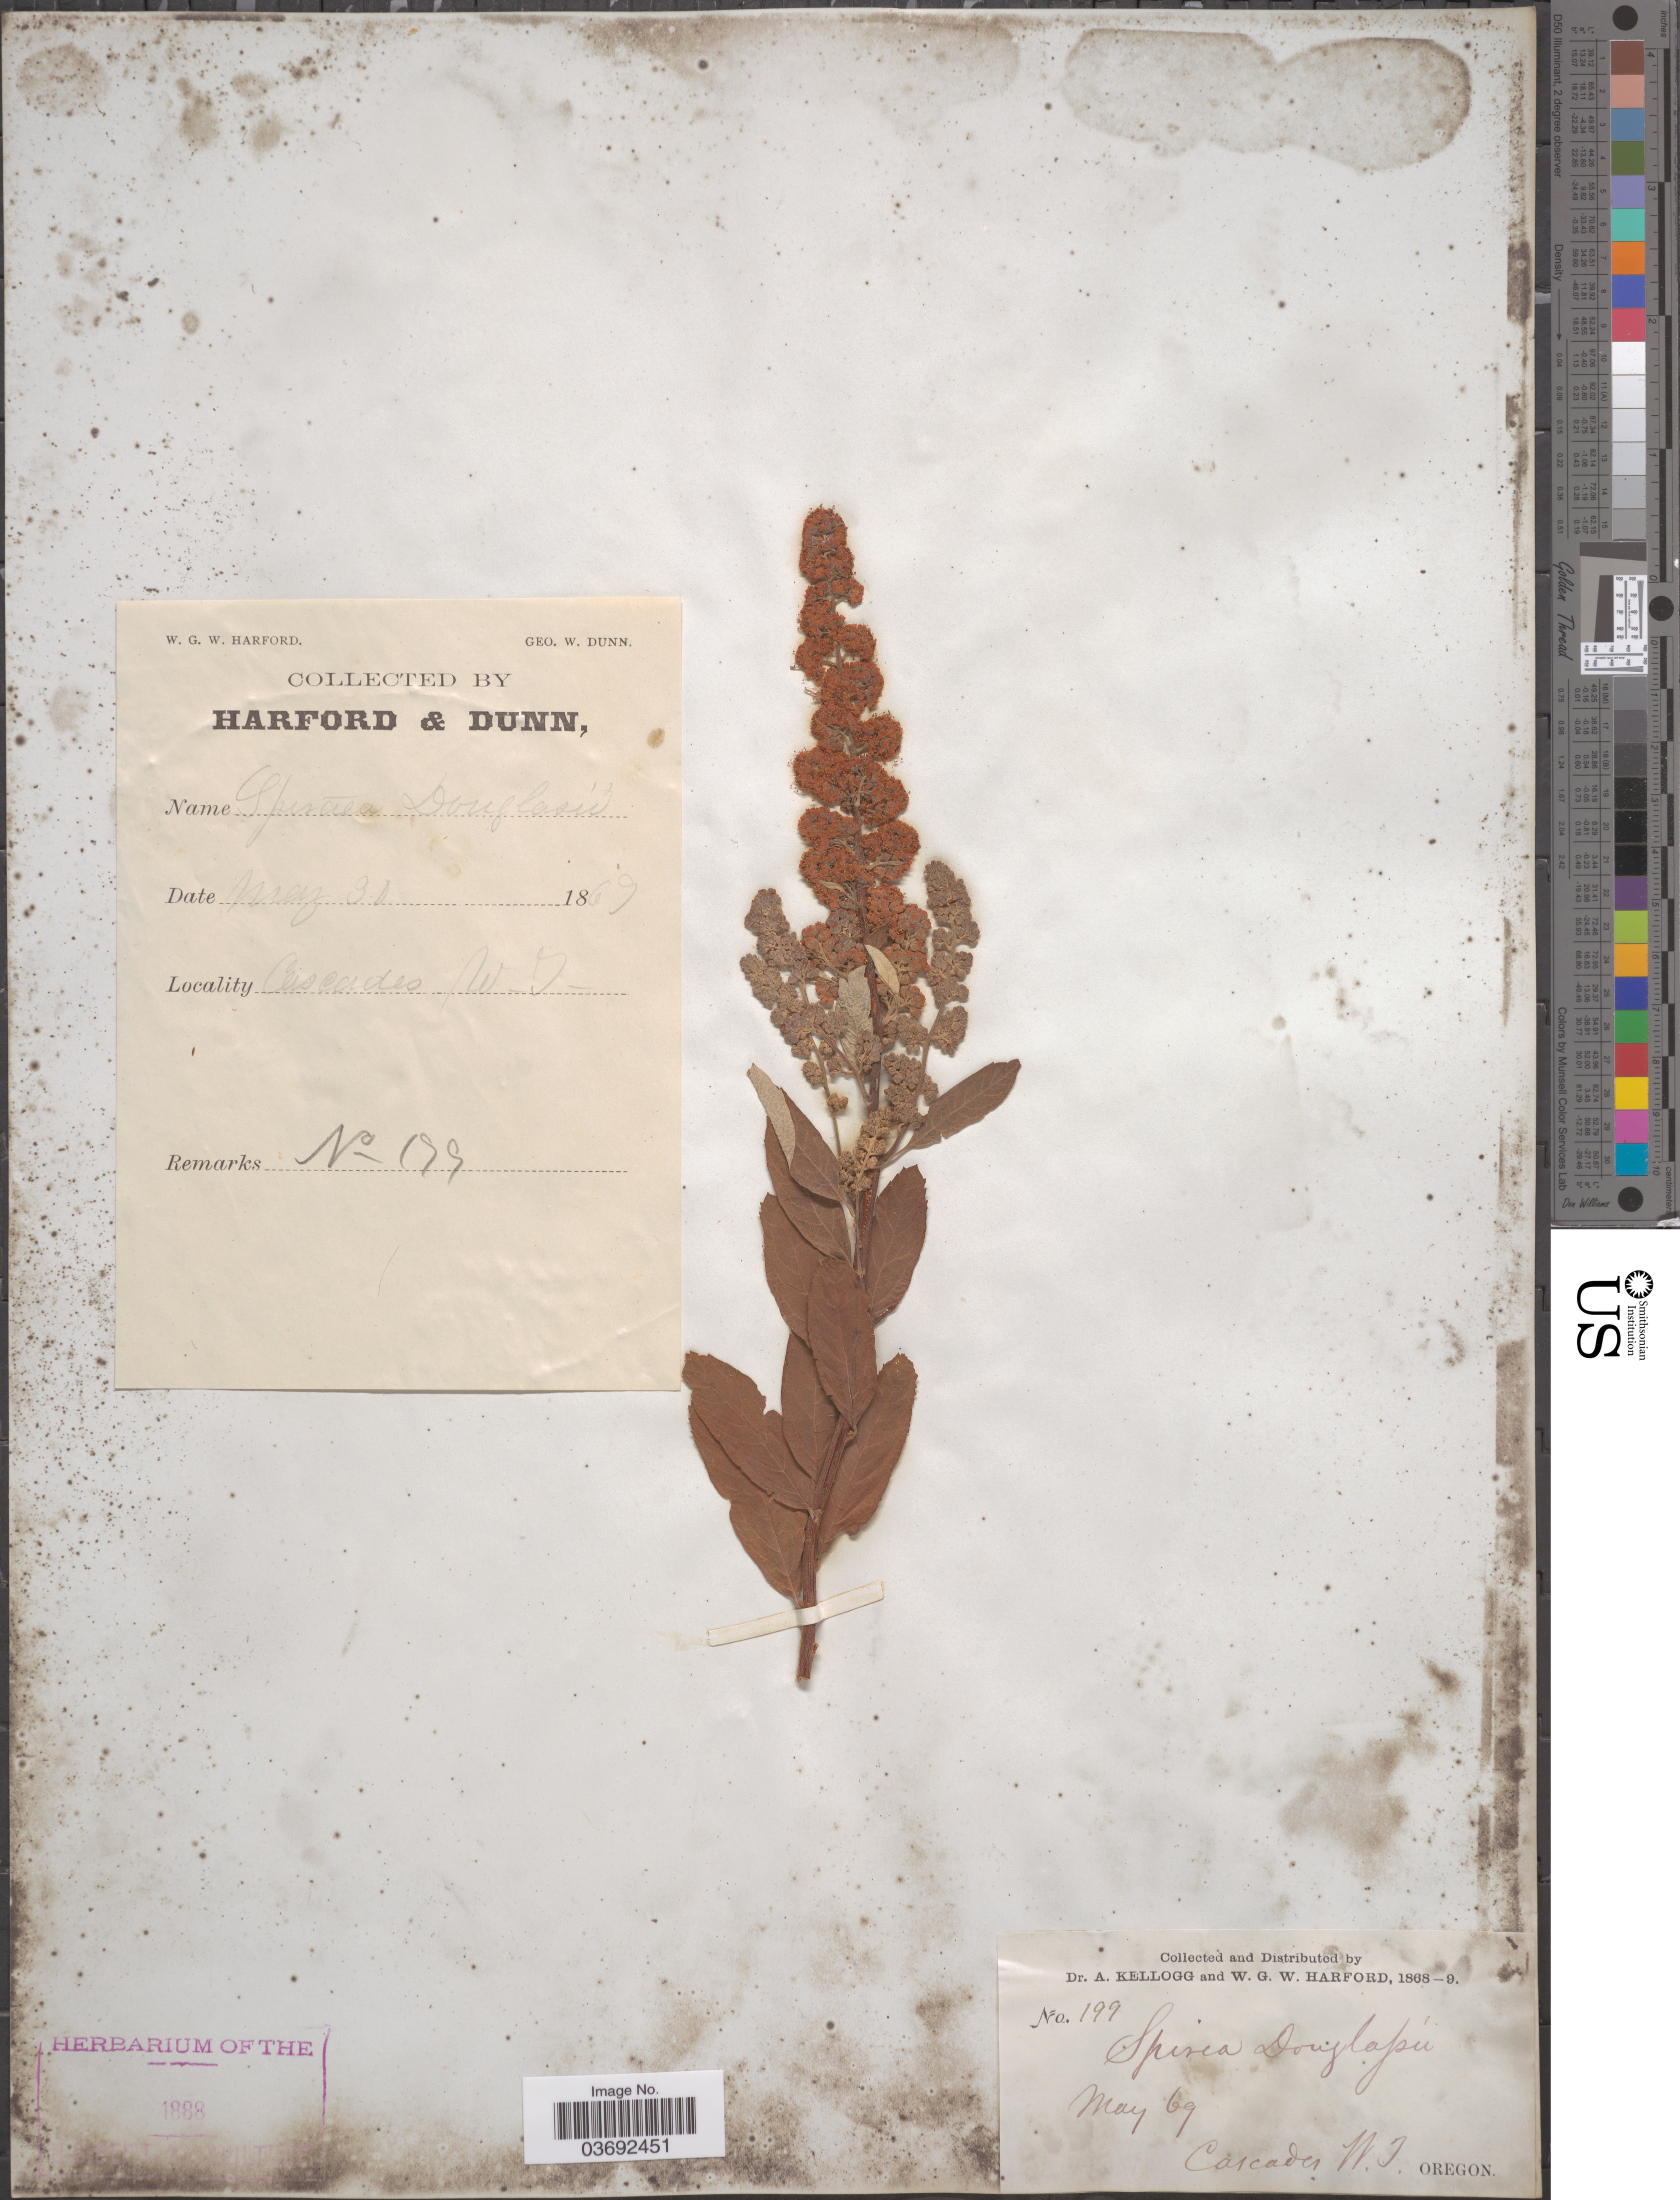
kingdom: Plantae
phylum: Tracheophyta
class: Magnoliopsida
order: Rosales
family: Rosaceae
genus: Spiraea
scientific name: Spiraea douglasii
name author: Hook.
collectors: W. G. W. Harford, G. W.Dunn & A. Kellogg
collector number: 199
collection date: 1869-05-30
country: United States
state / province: Oregon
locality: Cascades M.T.